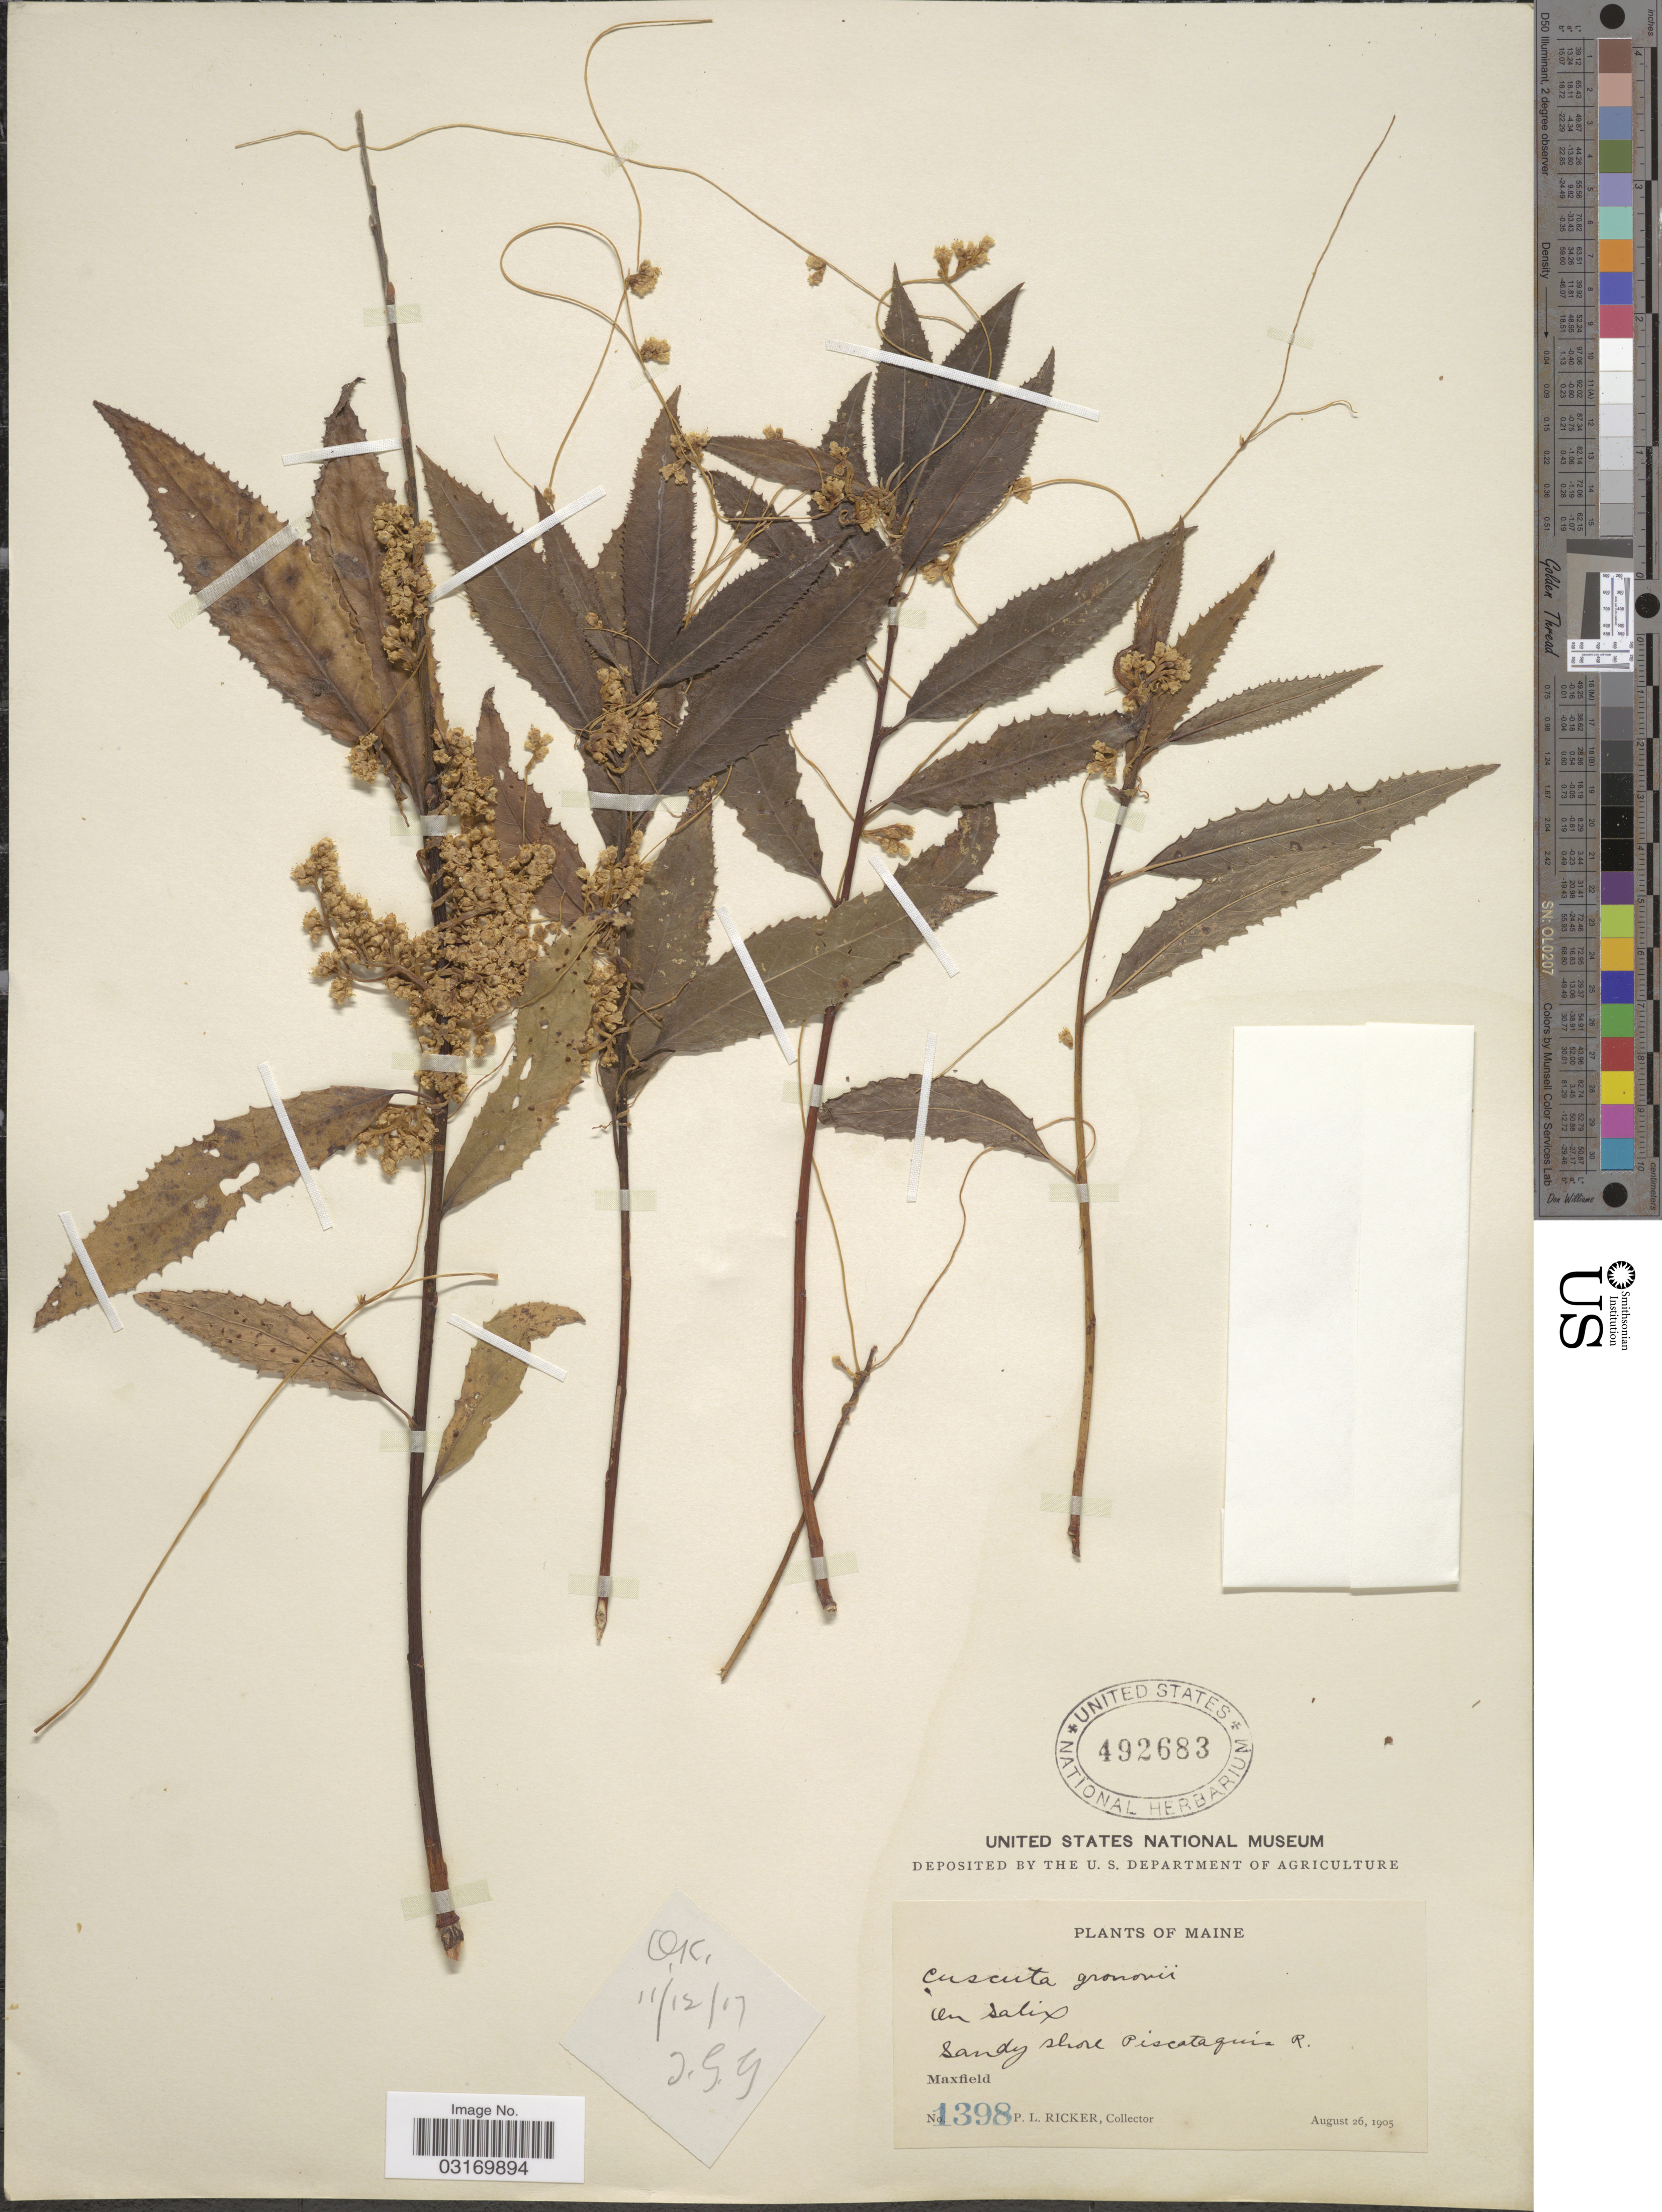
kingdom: Plantae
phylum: Tracheophyta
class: Magnoliopsida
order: Solanales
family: Convolvulaceae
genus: Cuscuta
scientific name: Cuscuta gronovii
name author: Willd. ex Schult.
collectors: P. Ricker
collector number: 1398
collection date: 1905-08-26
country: United States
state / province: Maine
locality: On salix. Sandy shore Piscataguia R. Maxfield.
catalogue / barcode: US 492683